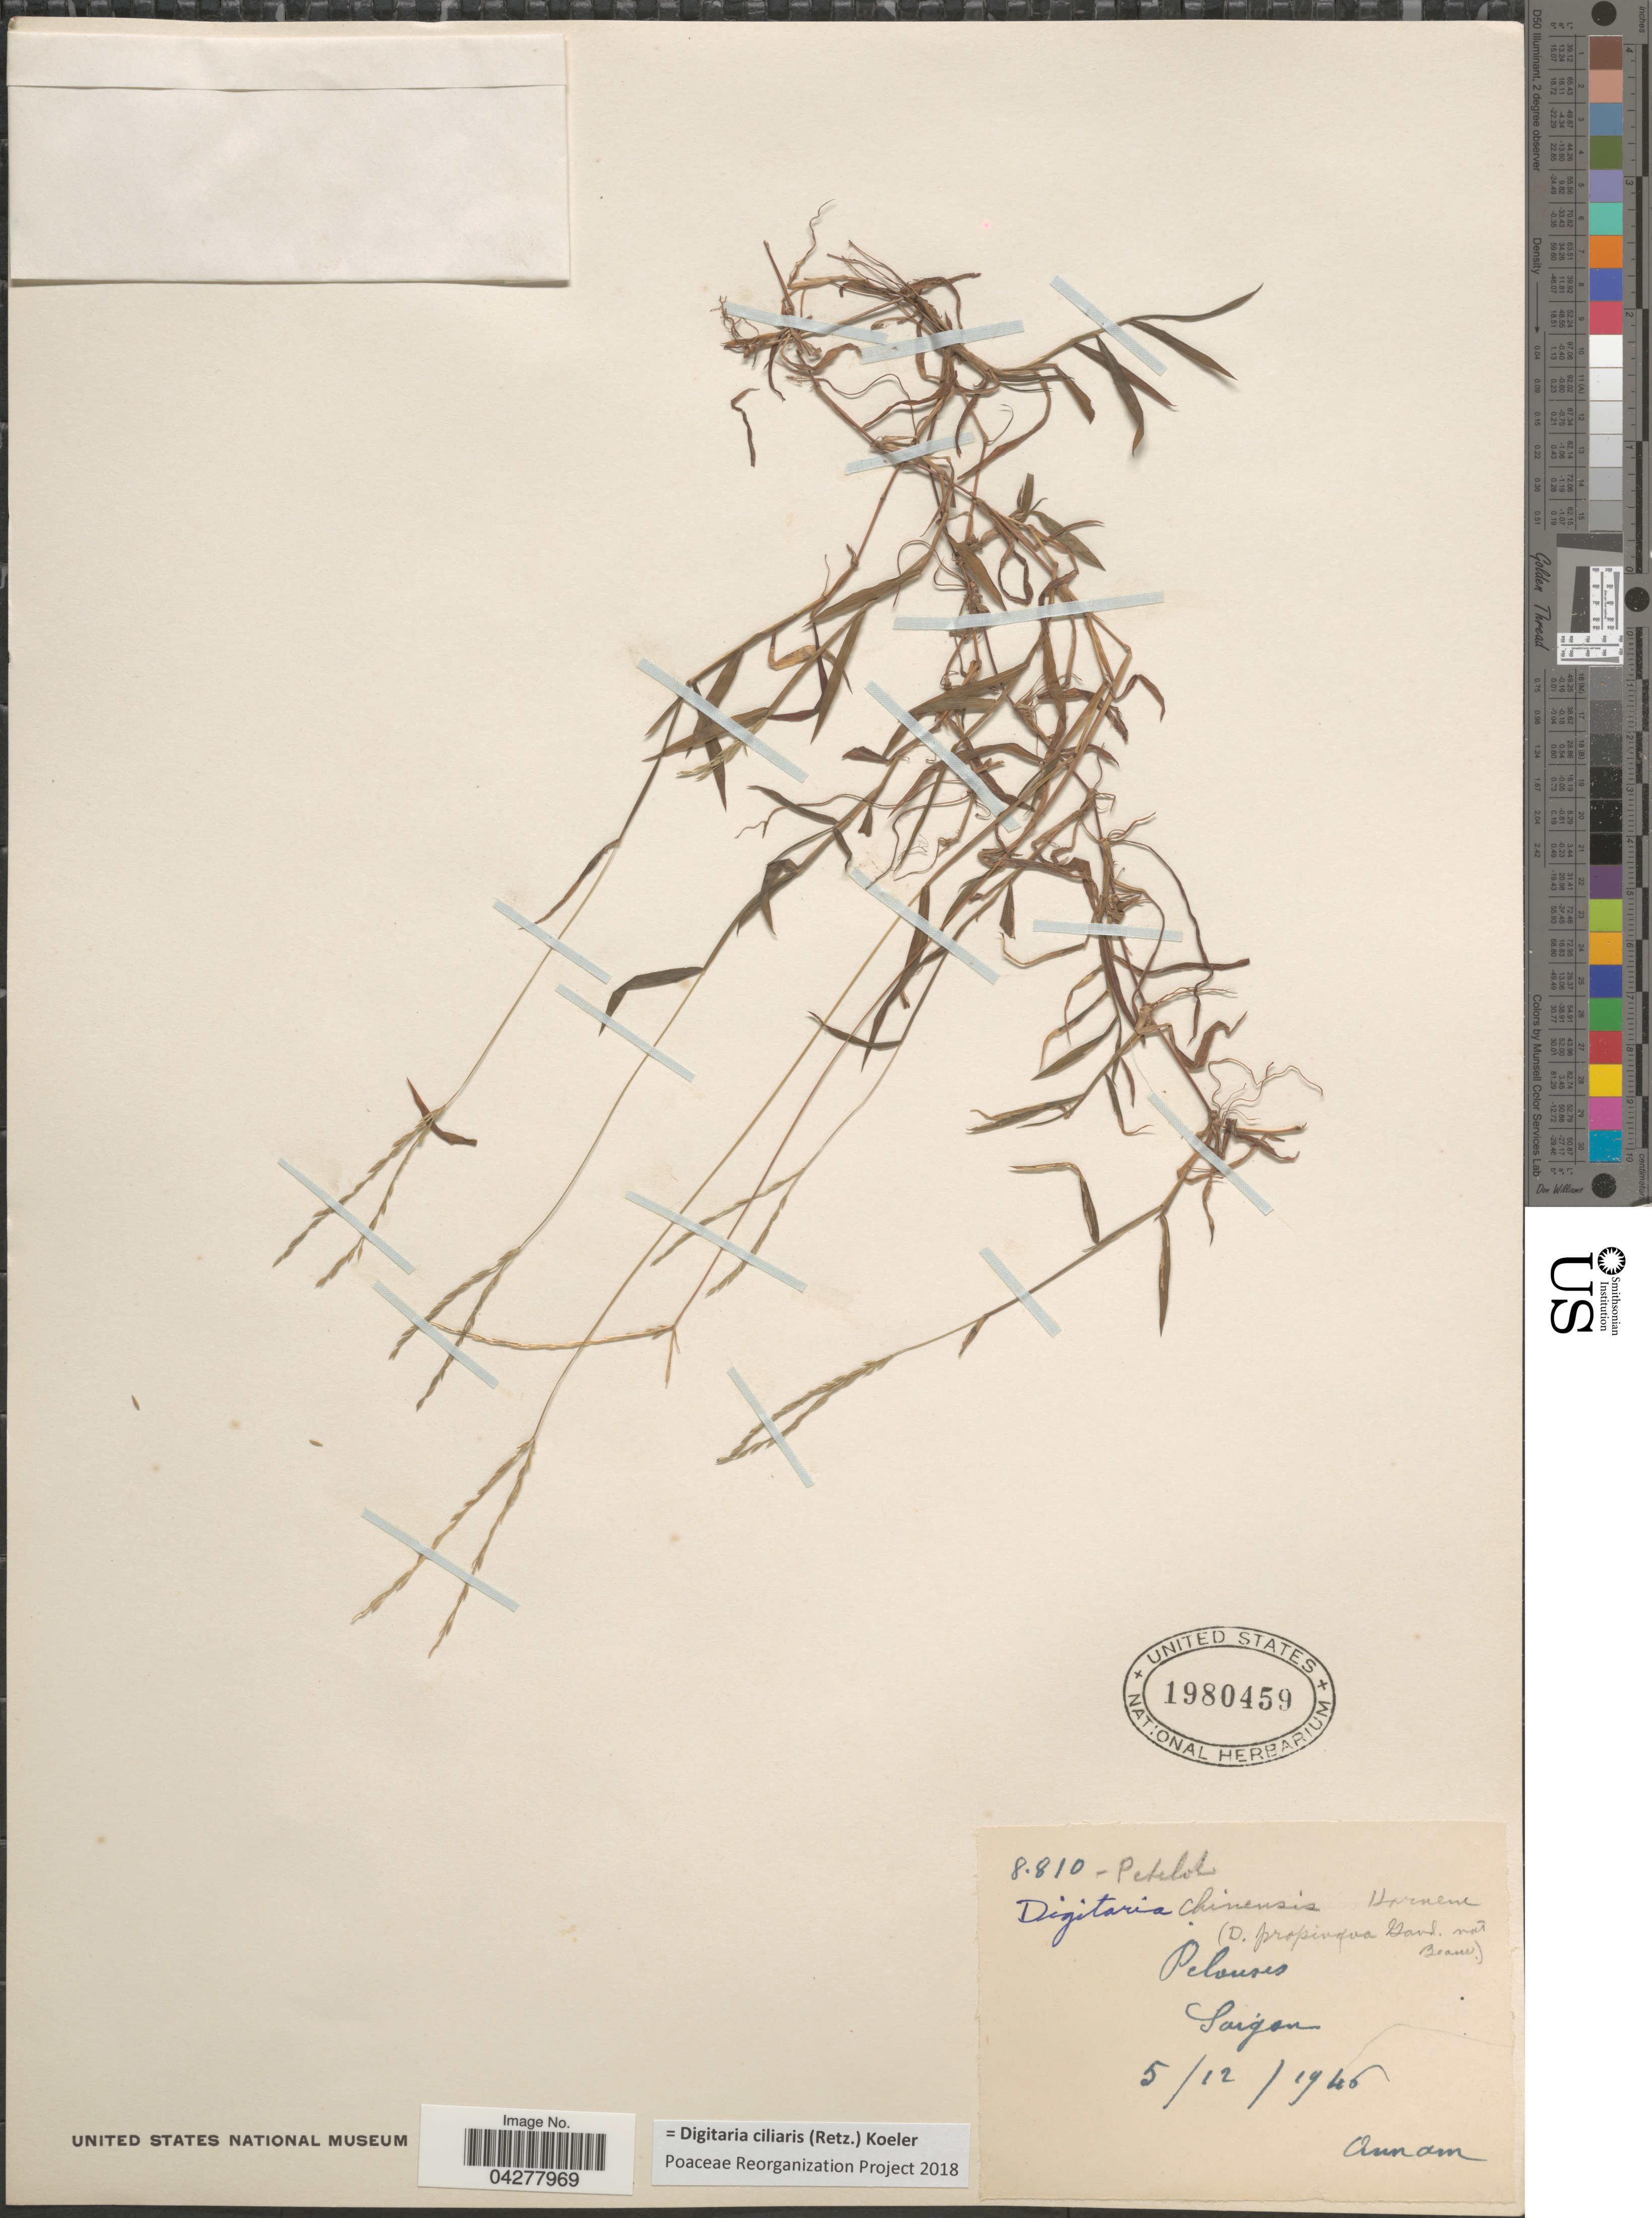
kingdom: Plantae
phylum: Tracheophyta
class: Liliopsida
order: Poales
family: Poaceae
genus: Digitaria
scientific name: Digitaria ciliaris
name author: (Retz.) Koeler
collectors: Pételot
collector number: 8810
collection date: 1946-12-05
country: Vietnam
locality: Pelouses, Saigon.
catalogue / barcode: US 1980459